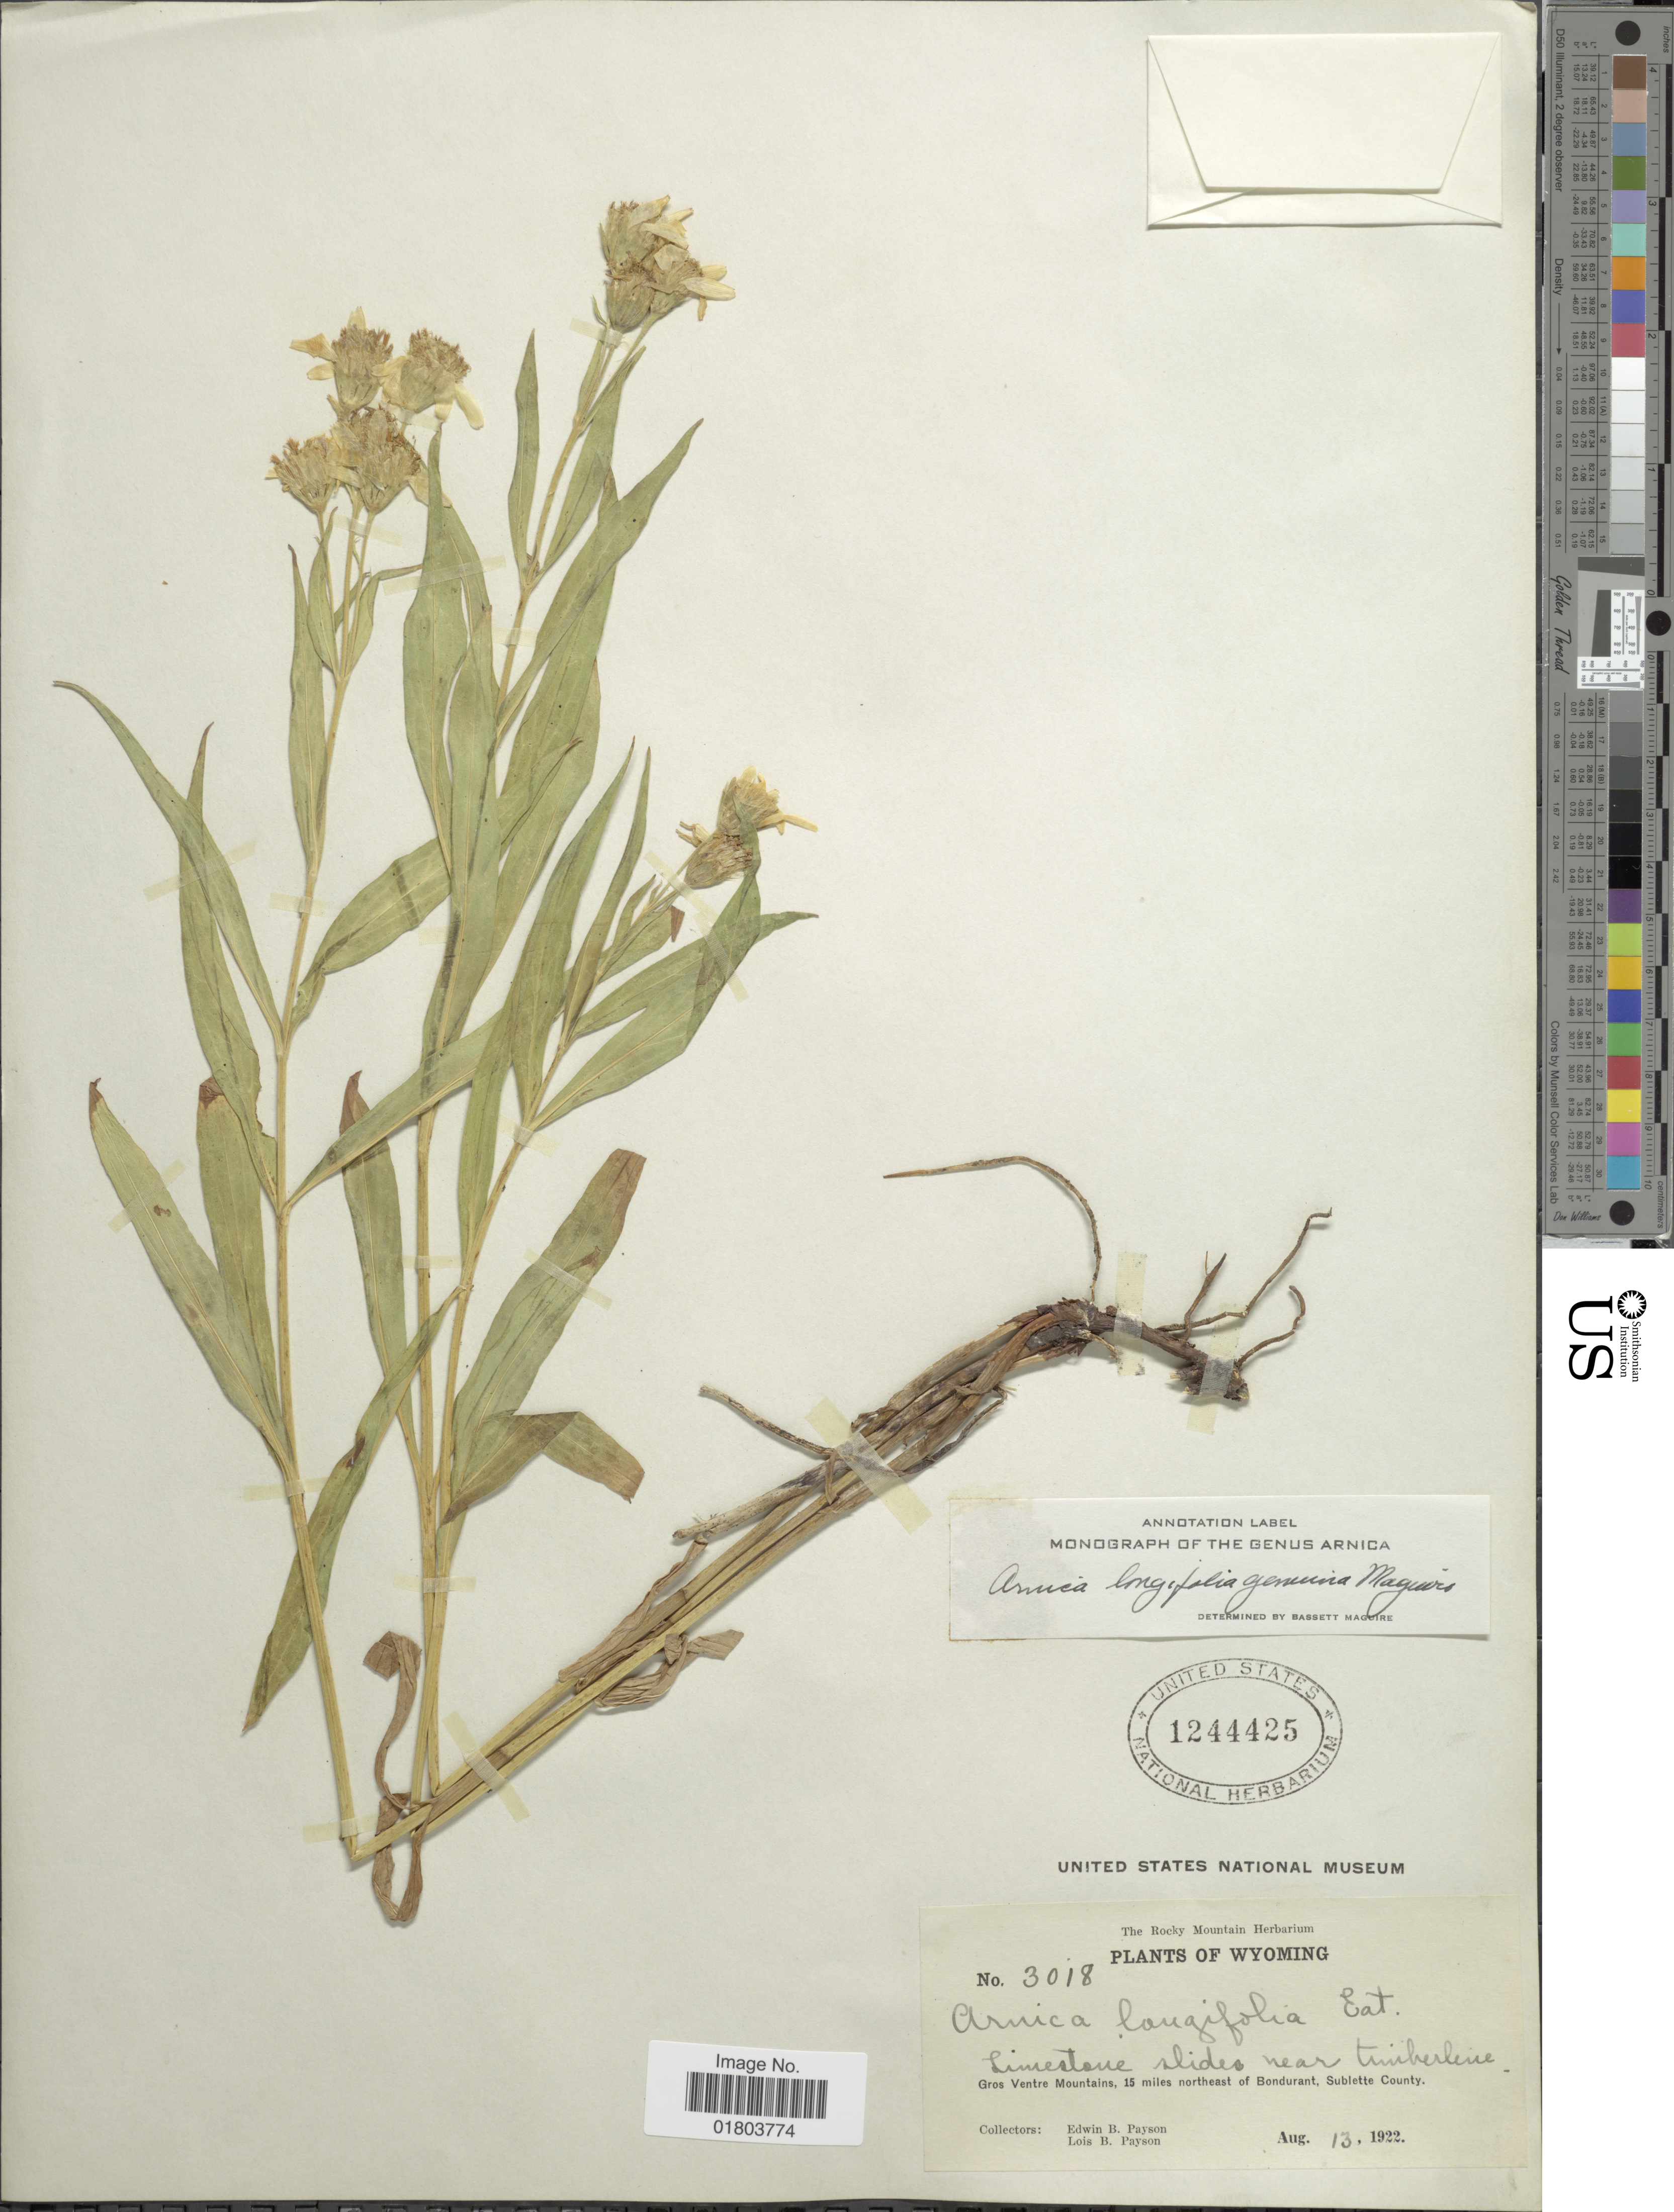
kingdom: Plantae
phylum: Tracheophyta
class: Magnoliopsida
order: Asterales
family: Asteraceae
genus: Arnica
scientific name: Arnica longifolia subsp. genuina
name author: Maguire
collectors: E. B. Payson & L. Payson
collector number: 3018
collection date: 1922-08-13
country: United States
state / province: Wyoming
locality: Limestone slides near timberline, Gros Ventre Mountains, 15 miles northeast of Bondyrant, Sublette County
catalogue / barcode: US 1244425